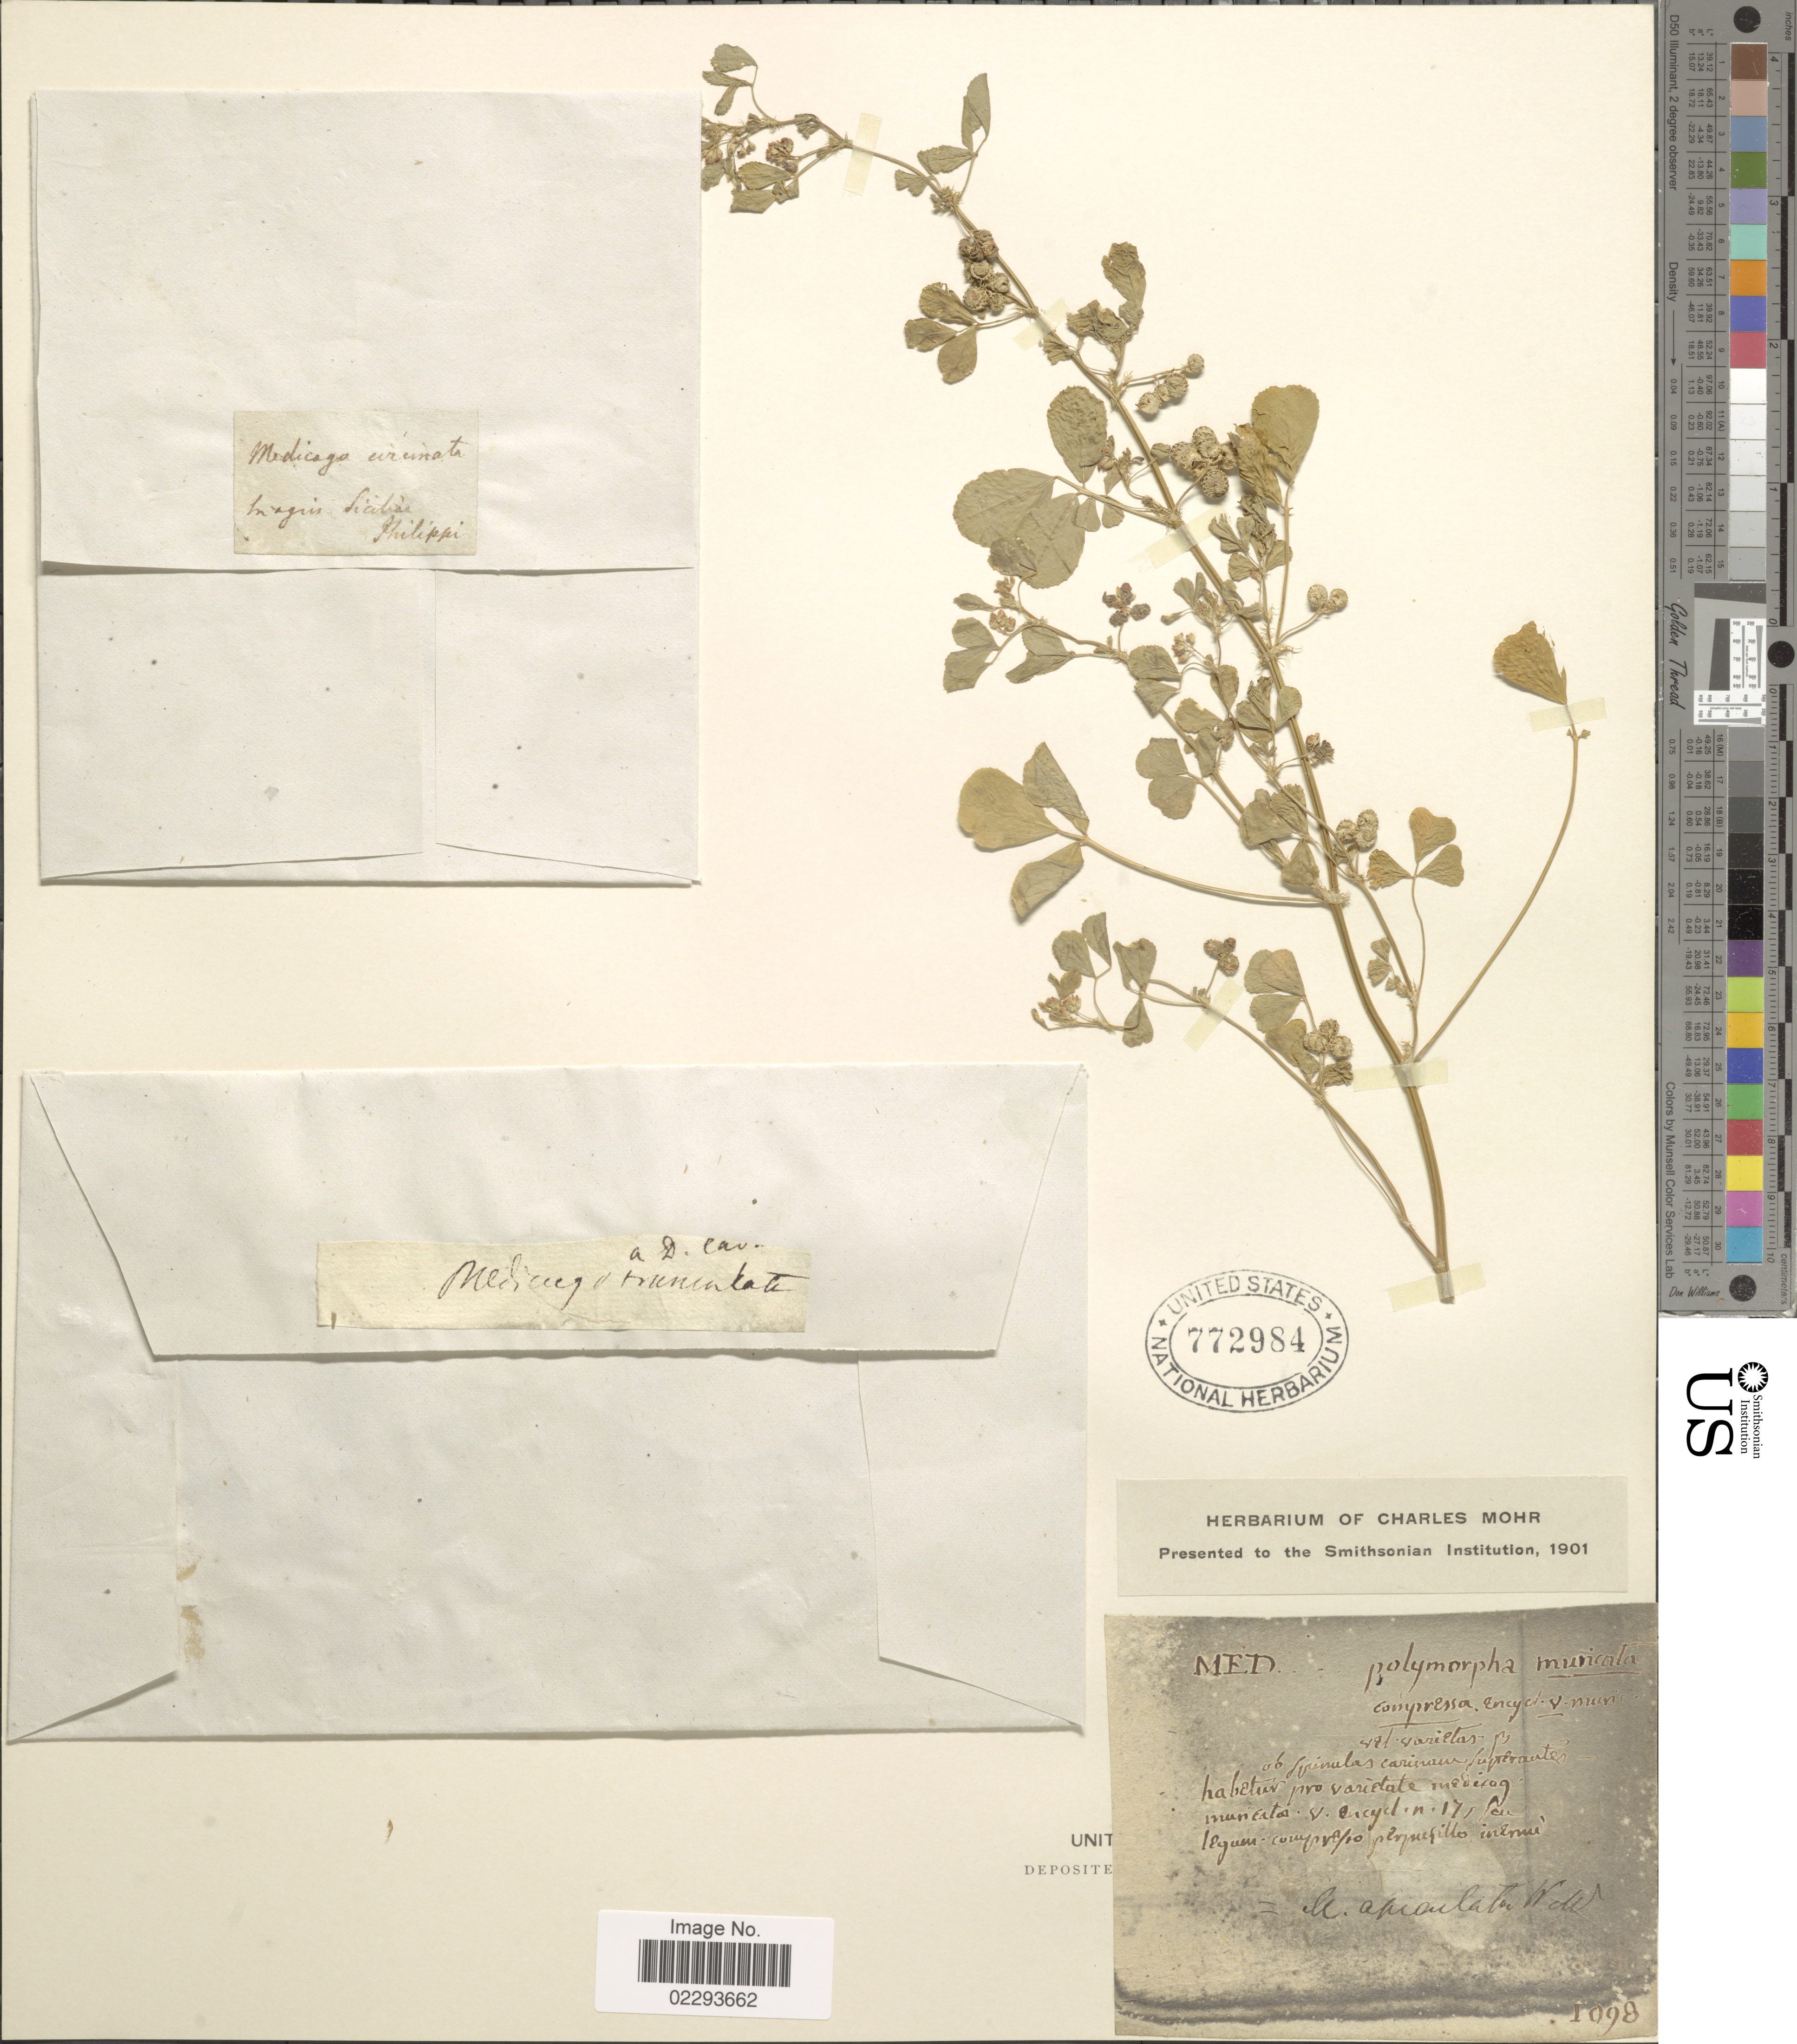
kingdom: Plantae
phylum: Tracheophyta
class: Magnoliopsida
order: Fabales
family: Fabaceae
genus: Medicago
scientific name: Medicago muricata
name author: Benth.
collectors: ex herb. Charles Mohr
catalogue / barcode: US 772984